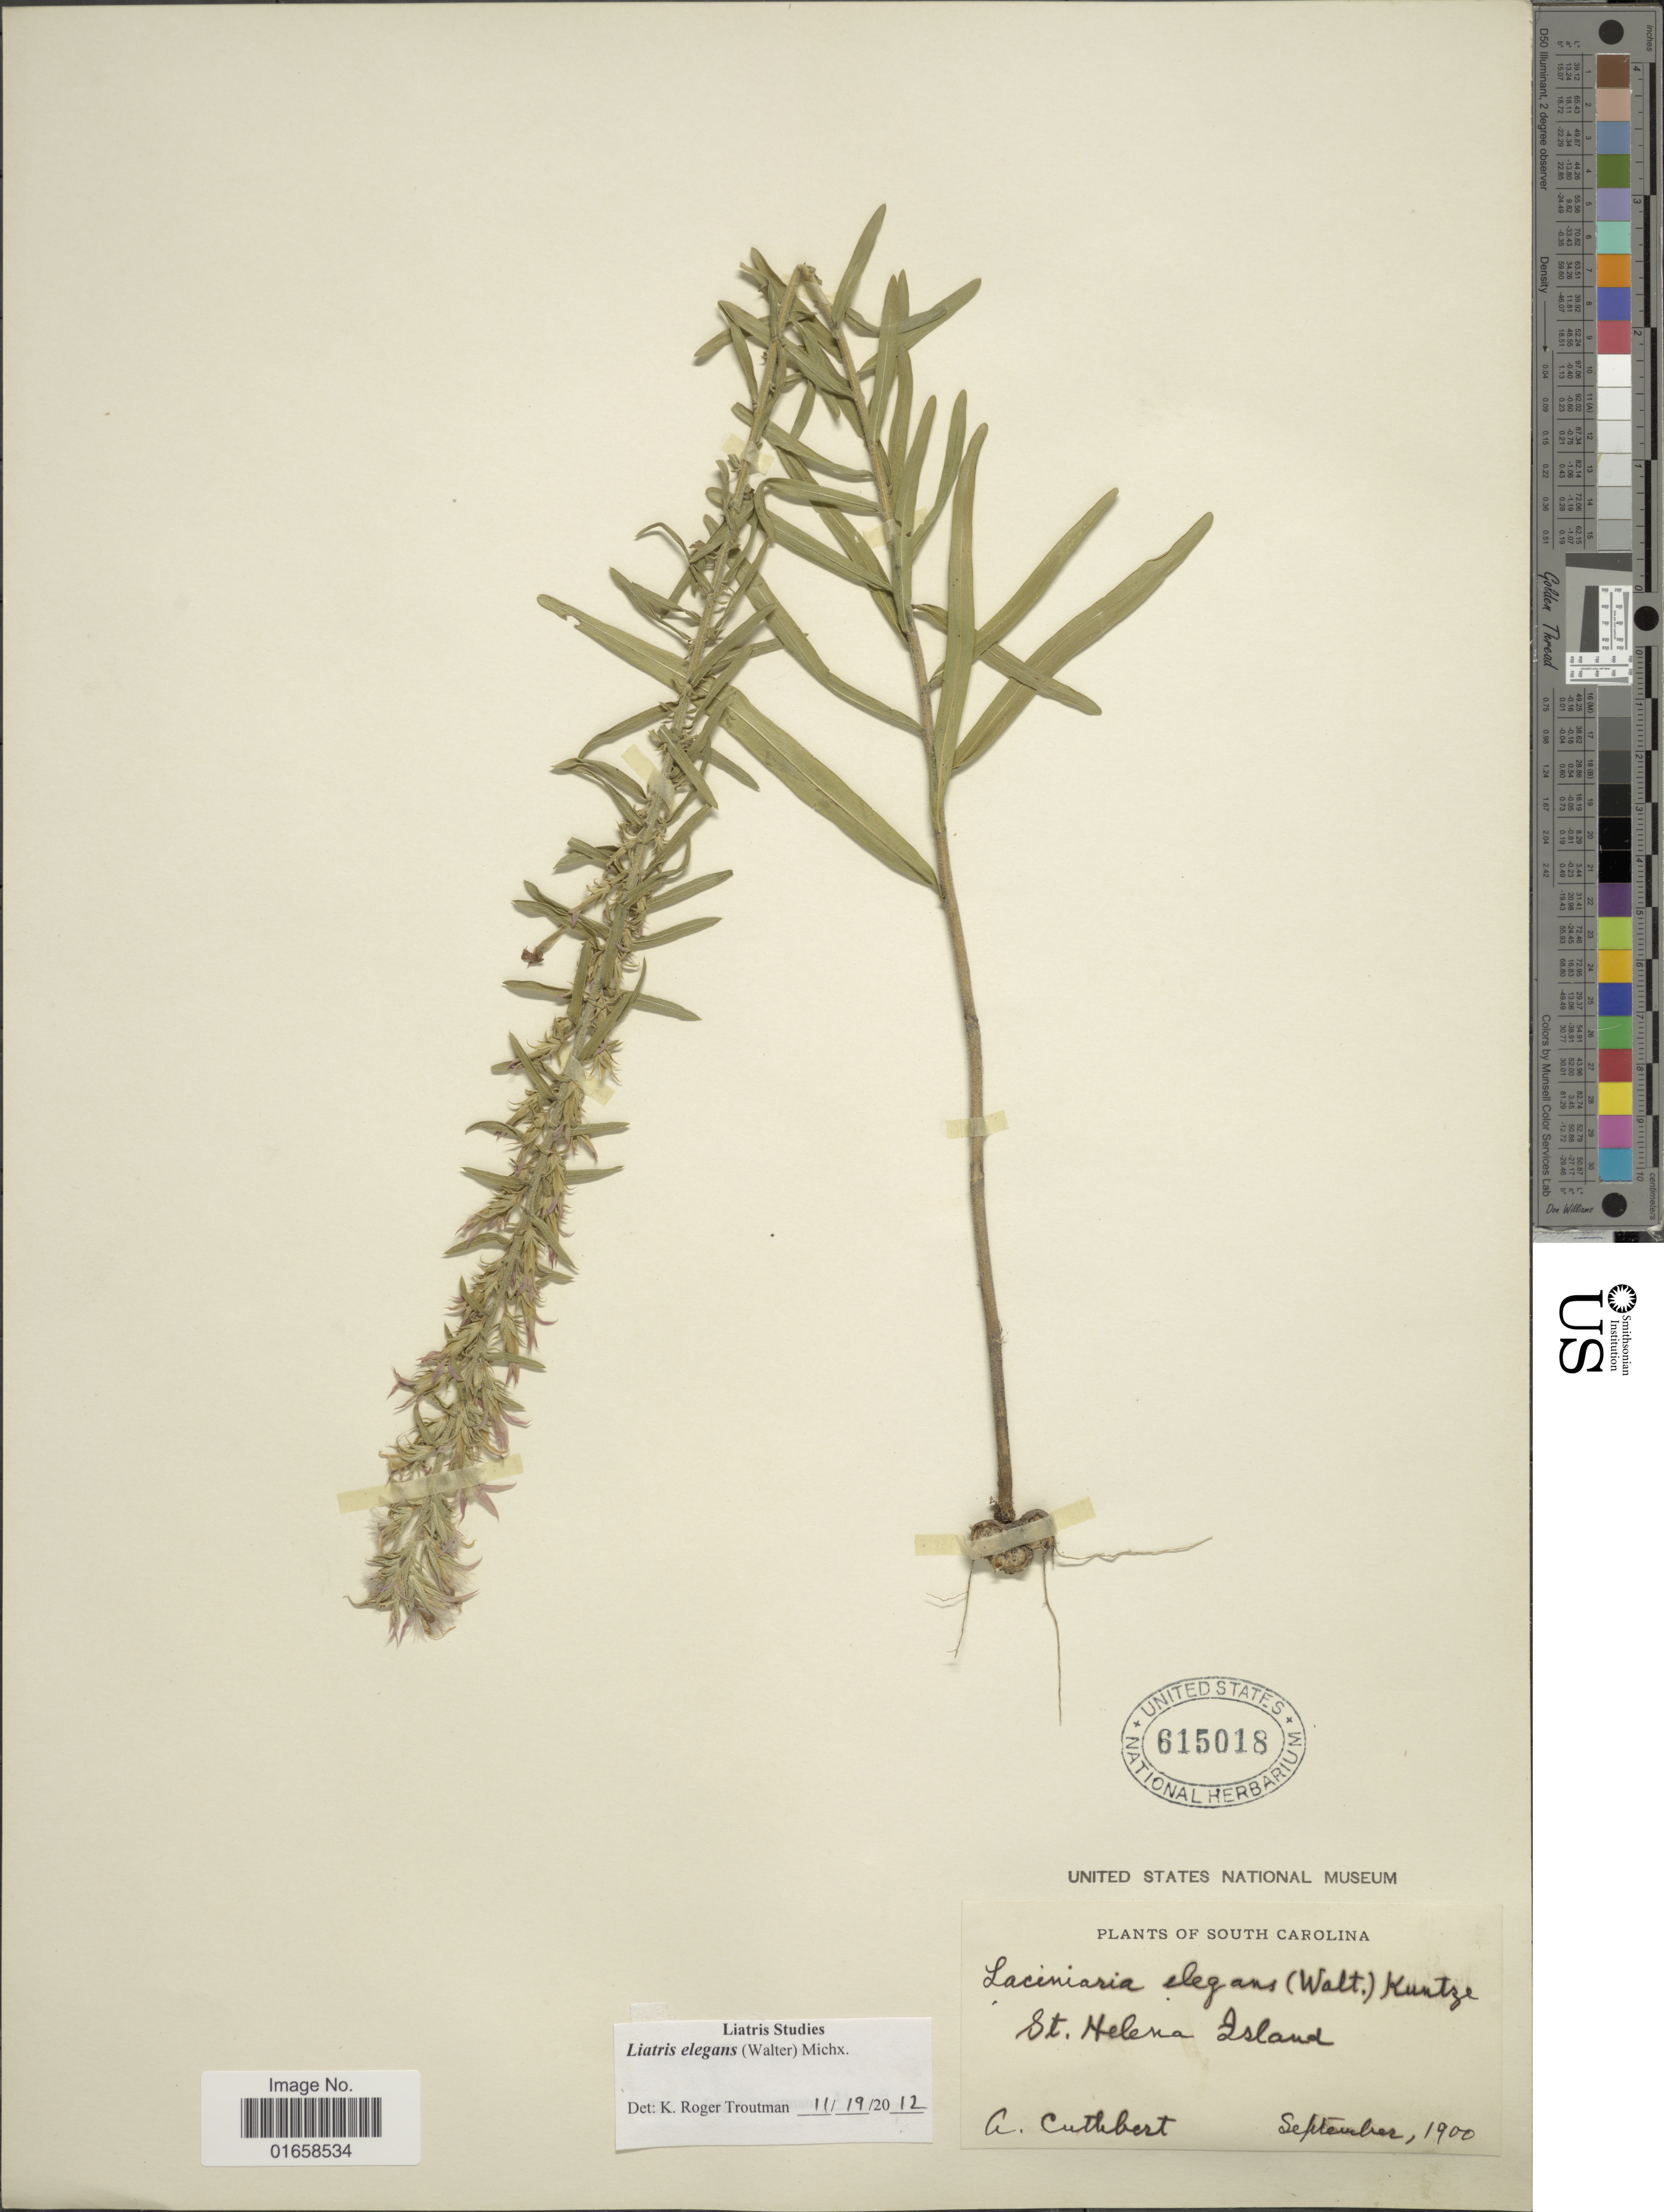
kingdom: Plantae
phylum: Tracheophyta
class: Magnoliopsida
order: Asterales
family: Asteraceae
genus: Liatris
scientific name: Liatris elegans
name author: (Walter) Michx.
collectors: A. Cuthbert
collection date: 1900-09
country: United States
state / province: South Carolina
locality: St. Helena Island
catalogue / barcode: US 615018